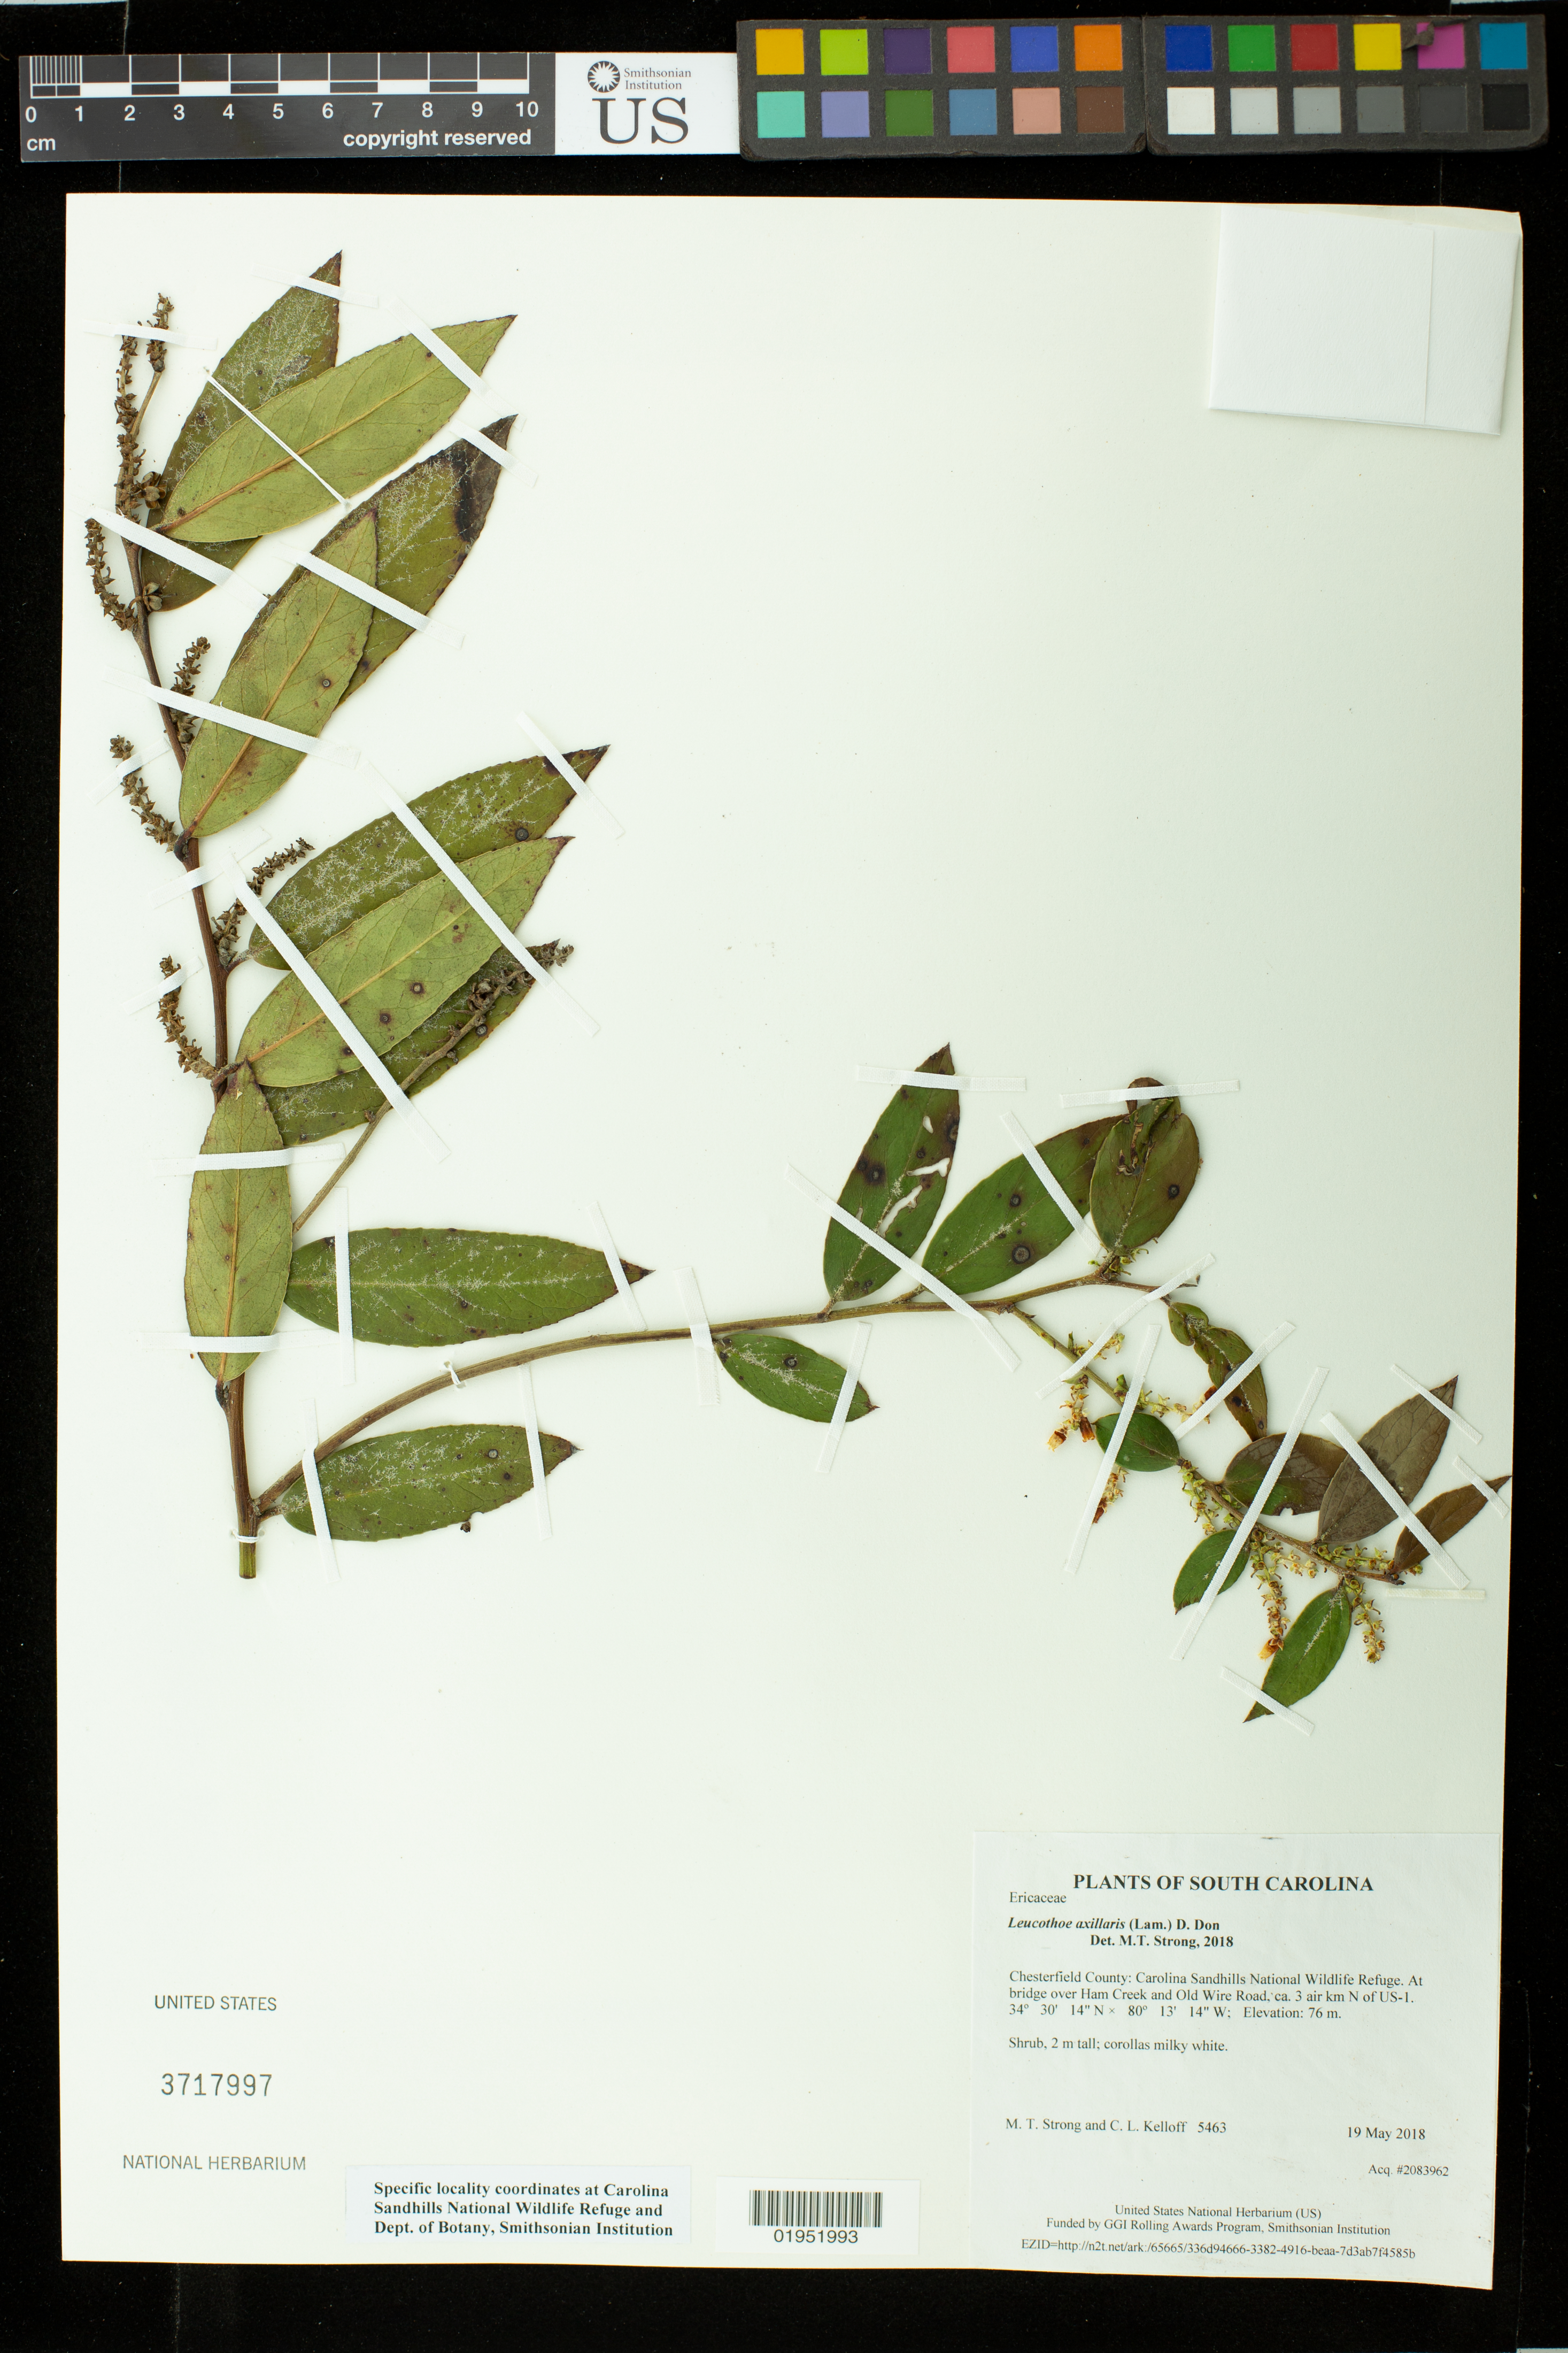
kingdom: Plantae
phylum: Tracheophyta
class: Magnoliopsida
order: Ericales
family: Ericaceae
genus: Leucothoe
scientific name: Leucothoë axillaris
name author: (Lam.) D. Don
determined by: Strong, Mark T., (BOT), Smithsonian Institution - National Museum of Natural History (UNITED STATES)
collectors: M. T. Strong & C. L. Kelloff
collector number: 5463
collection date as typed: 19 May 2018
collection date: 2018-05-19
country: United States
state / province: South Carolina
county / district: Chesterfield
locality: Carolina Sandhills National Wildlife Refuge. At bridge over Ham Creek and Old Wire Road, ca. 3 air km N of US1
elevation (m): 76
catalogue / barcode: US 3717997